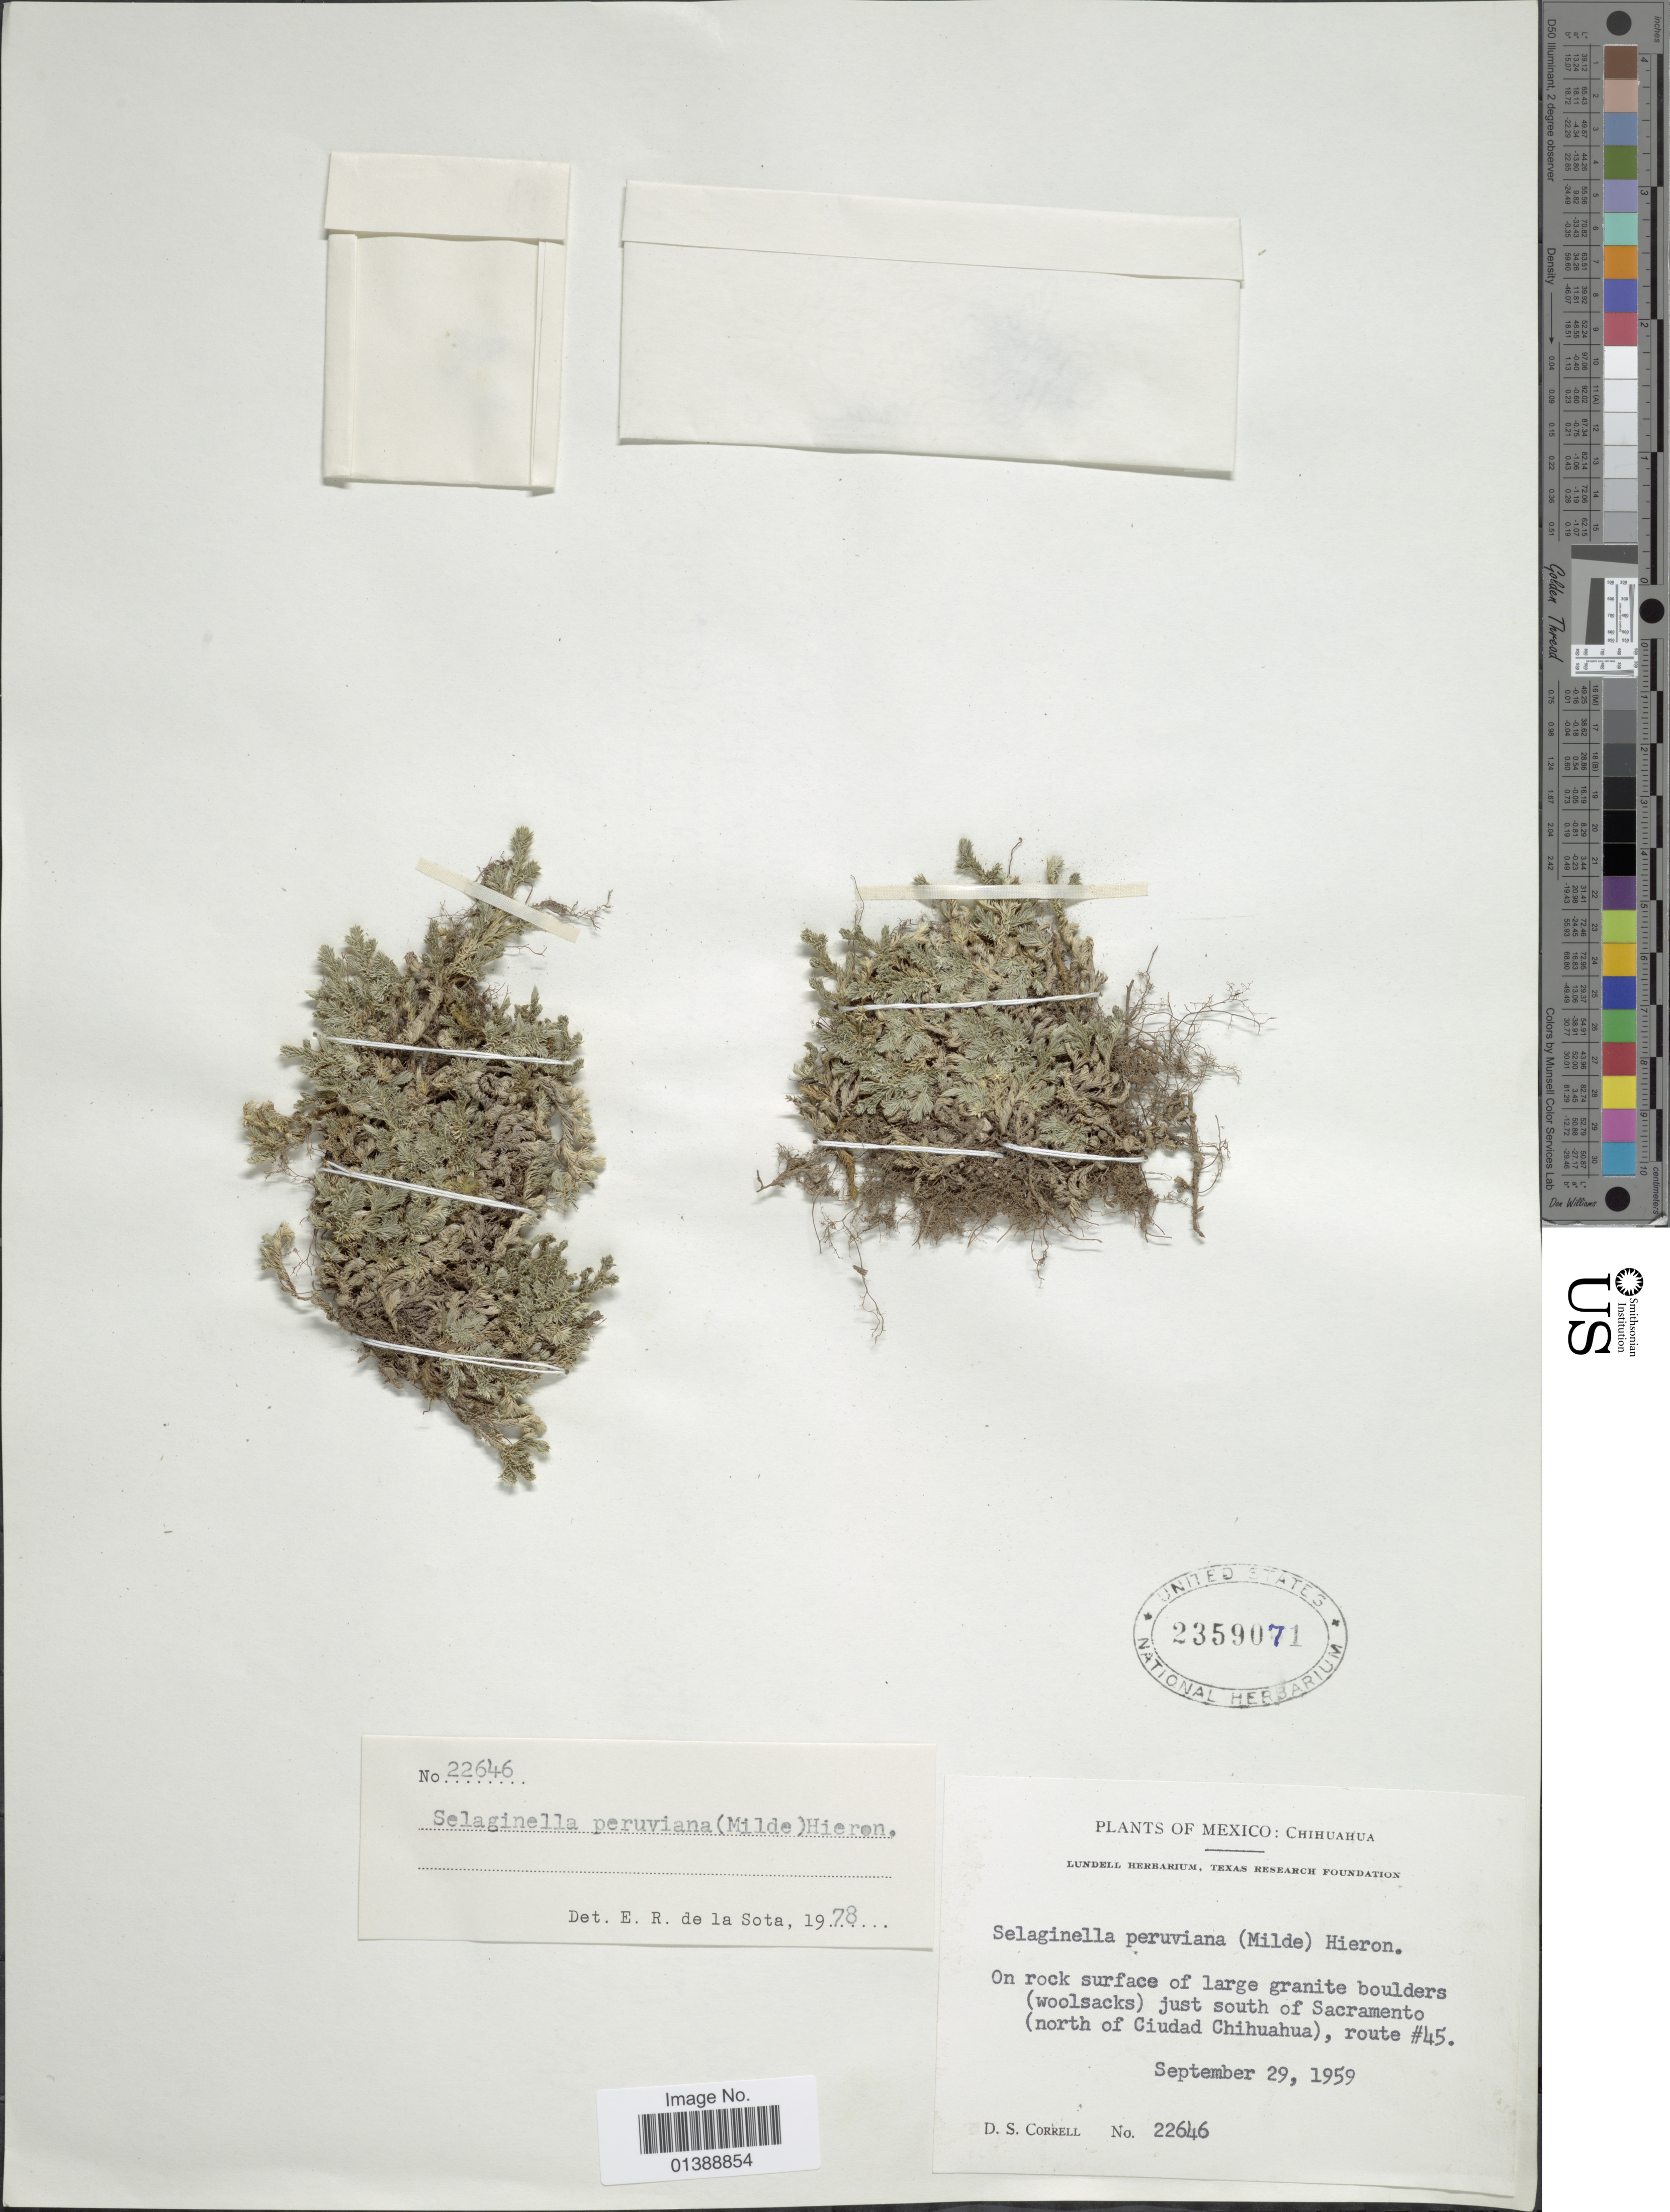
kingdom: Plantae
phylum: Tracheophyta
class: Lycopodiopsida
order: Selaginellales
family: Selaginellaceae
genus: Selaginella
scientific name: Selaginella peruviana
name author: (Milde) Hieron.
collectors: D. S. Correll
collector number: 22646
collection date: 1959-09-29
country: Mexico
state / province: Chihuahua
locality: On rock surface of large granite boulders (woolsacks) just south of Sacramento (north of Ciudad Chihuahua), route #45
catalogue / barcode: US 2359071